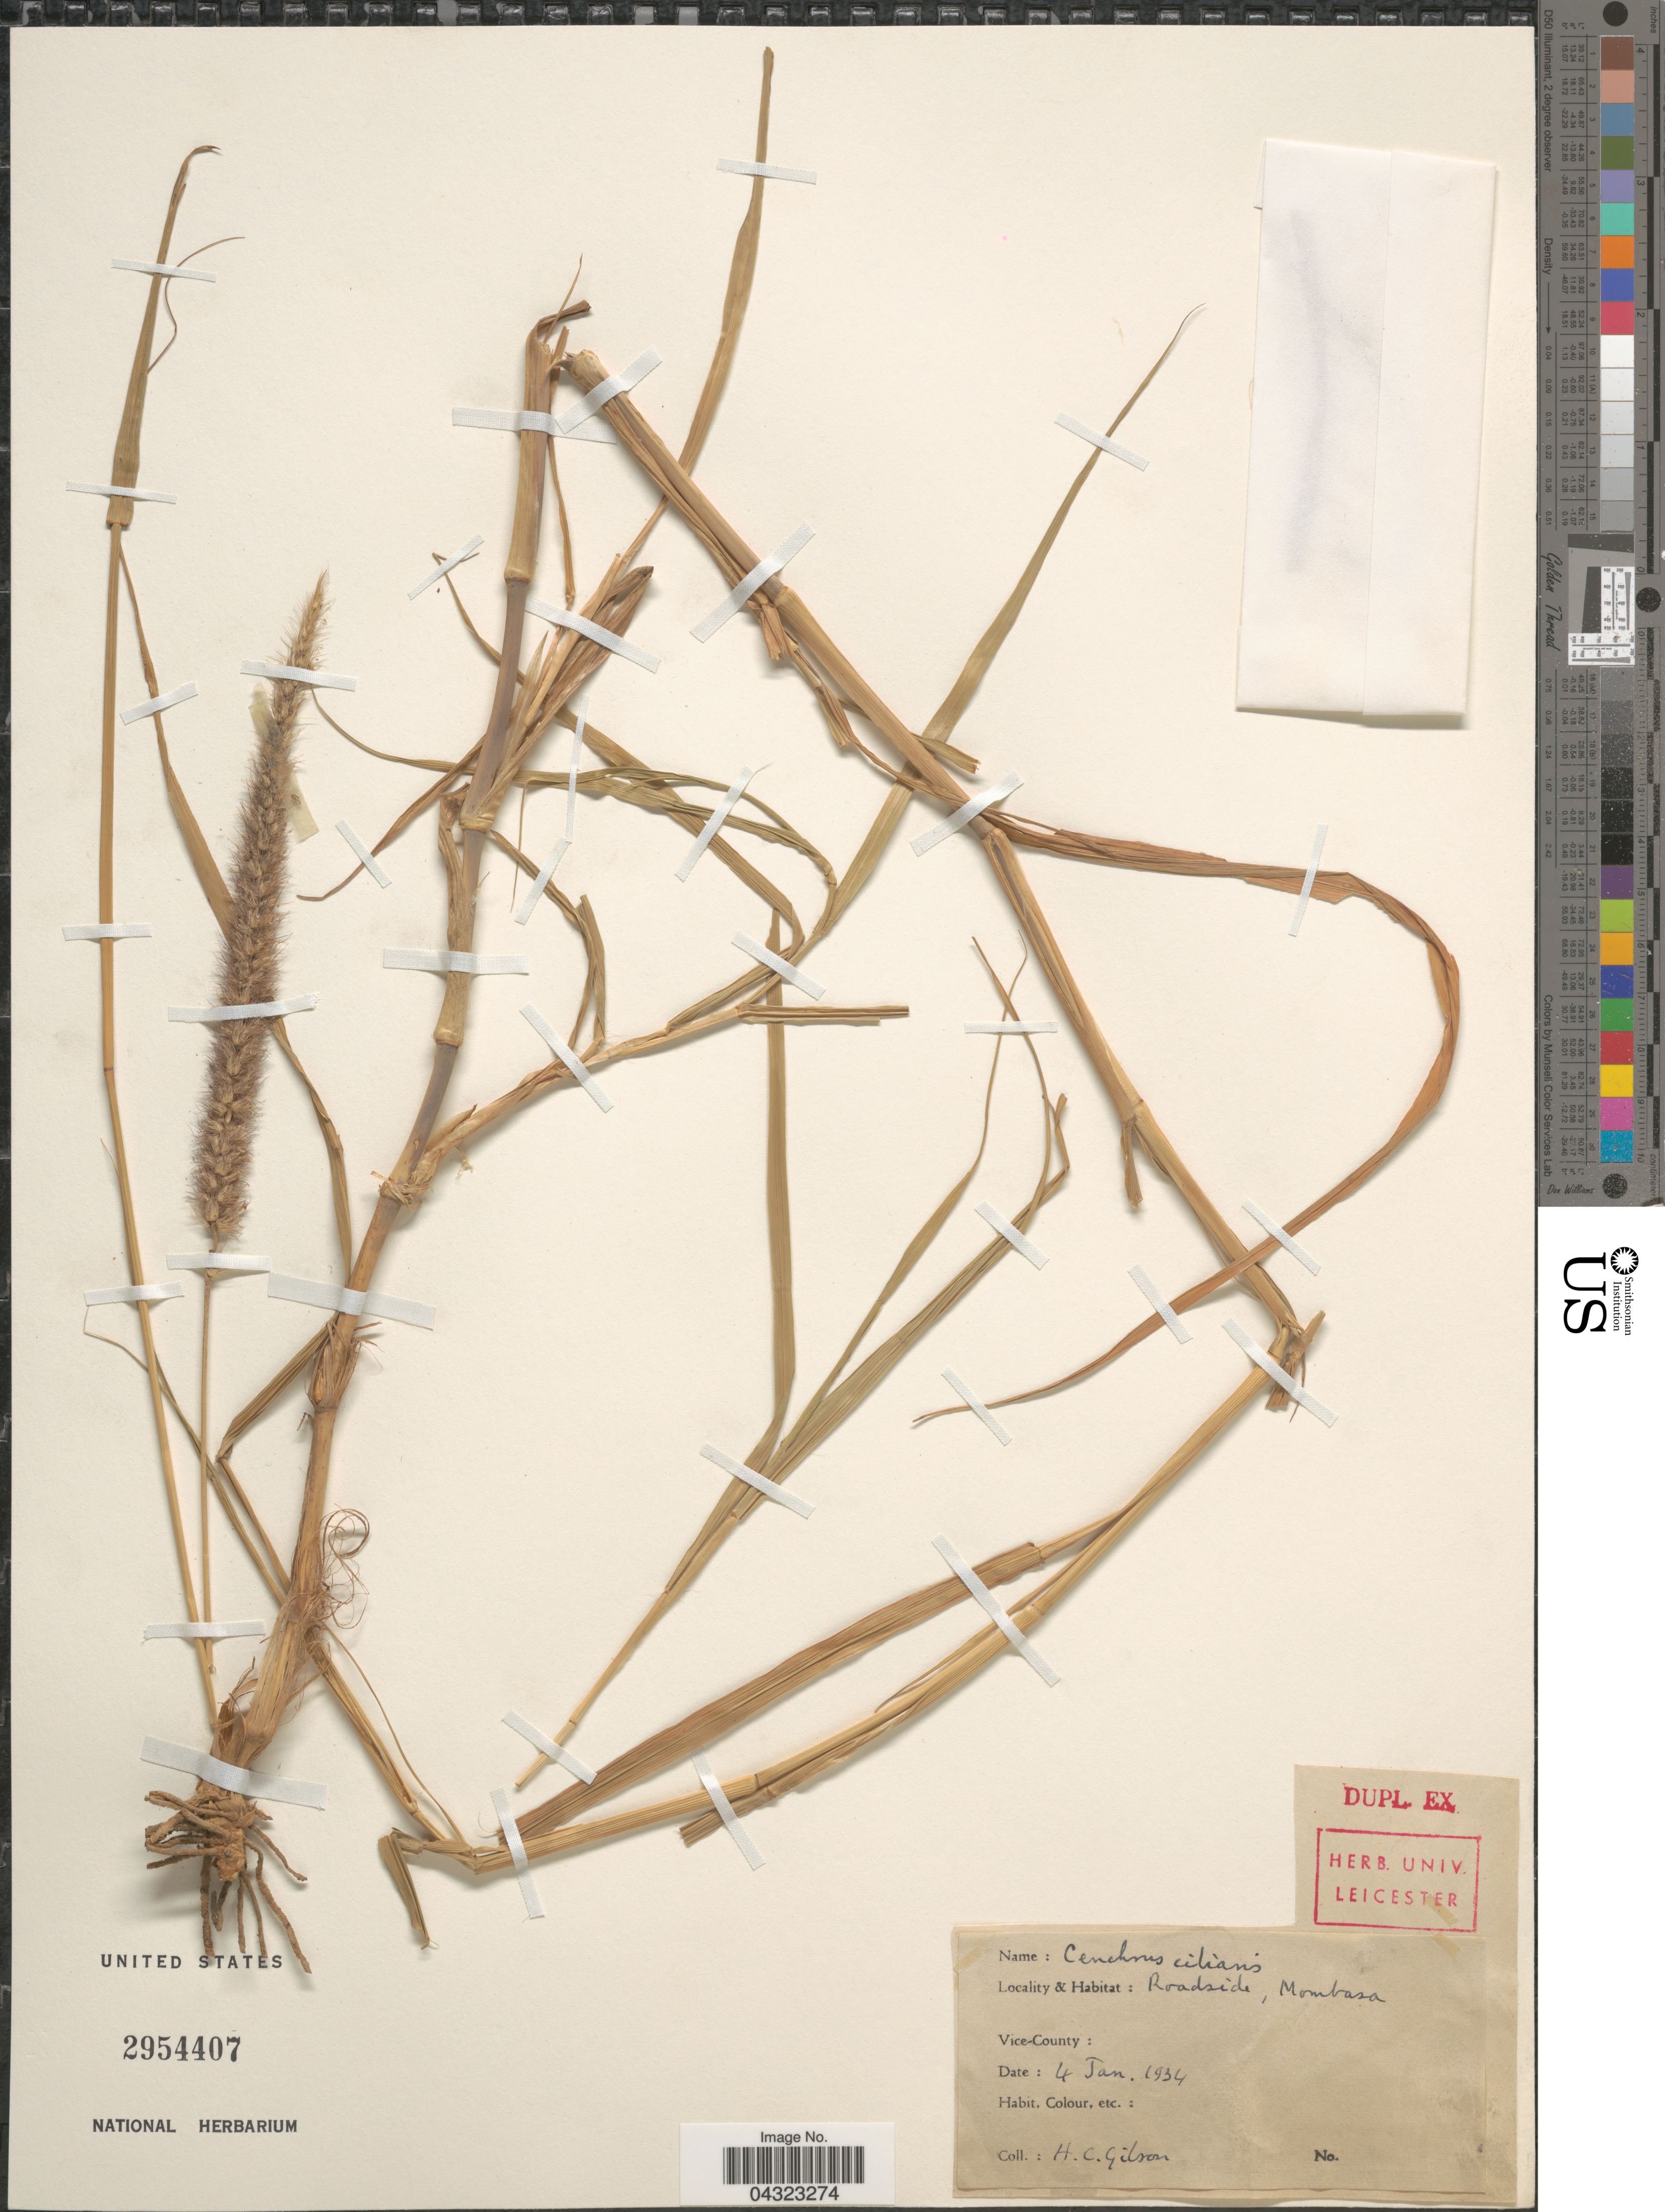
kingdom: Plantae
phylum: Tracheophyta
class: Liliopsida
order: Poales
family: Poaceae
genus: Cenchrus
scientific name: Cenchrus ciliaris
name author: L.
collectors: H. Gilson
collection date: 1934-01-04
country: Kenya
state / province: Mombasa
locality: Roadside, Mombasa.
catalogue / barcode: US 2954407